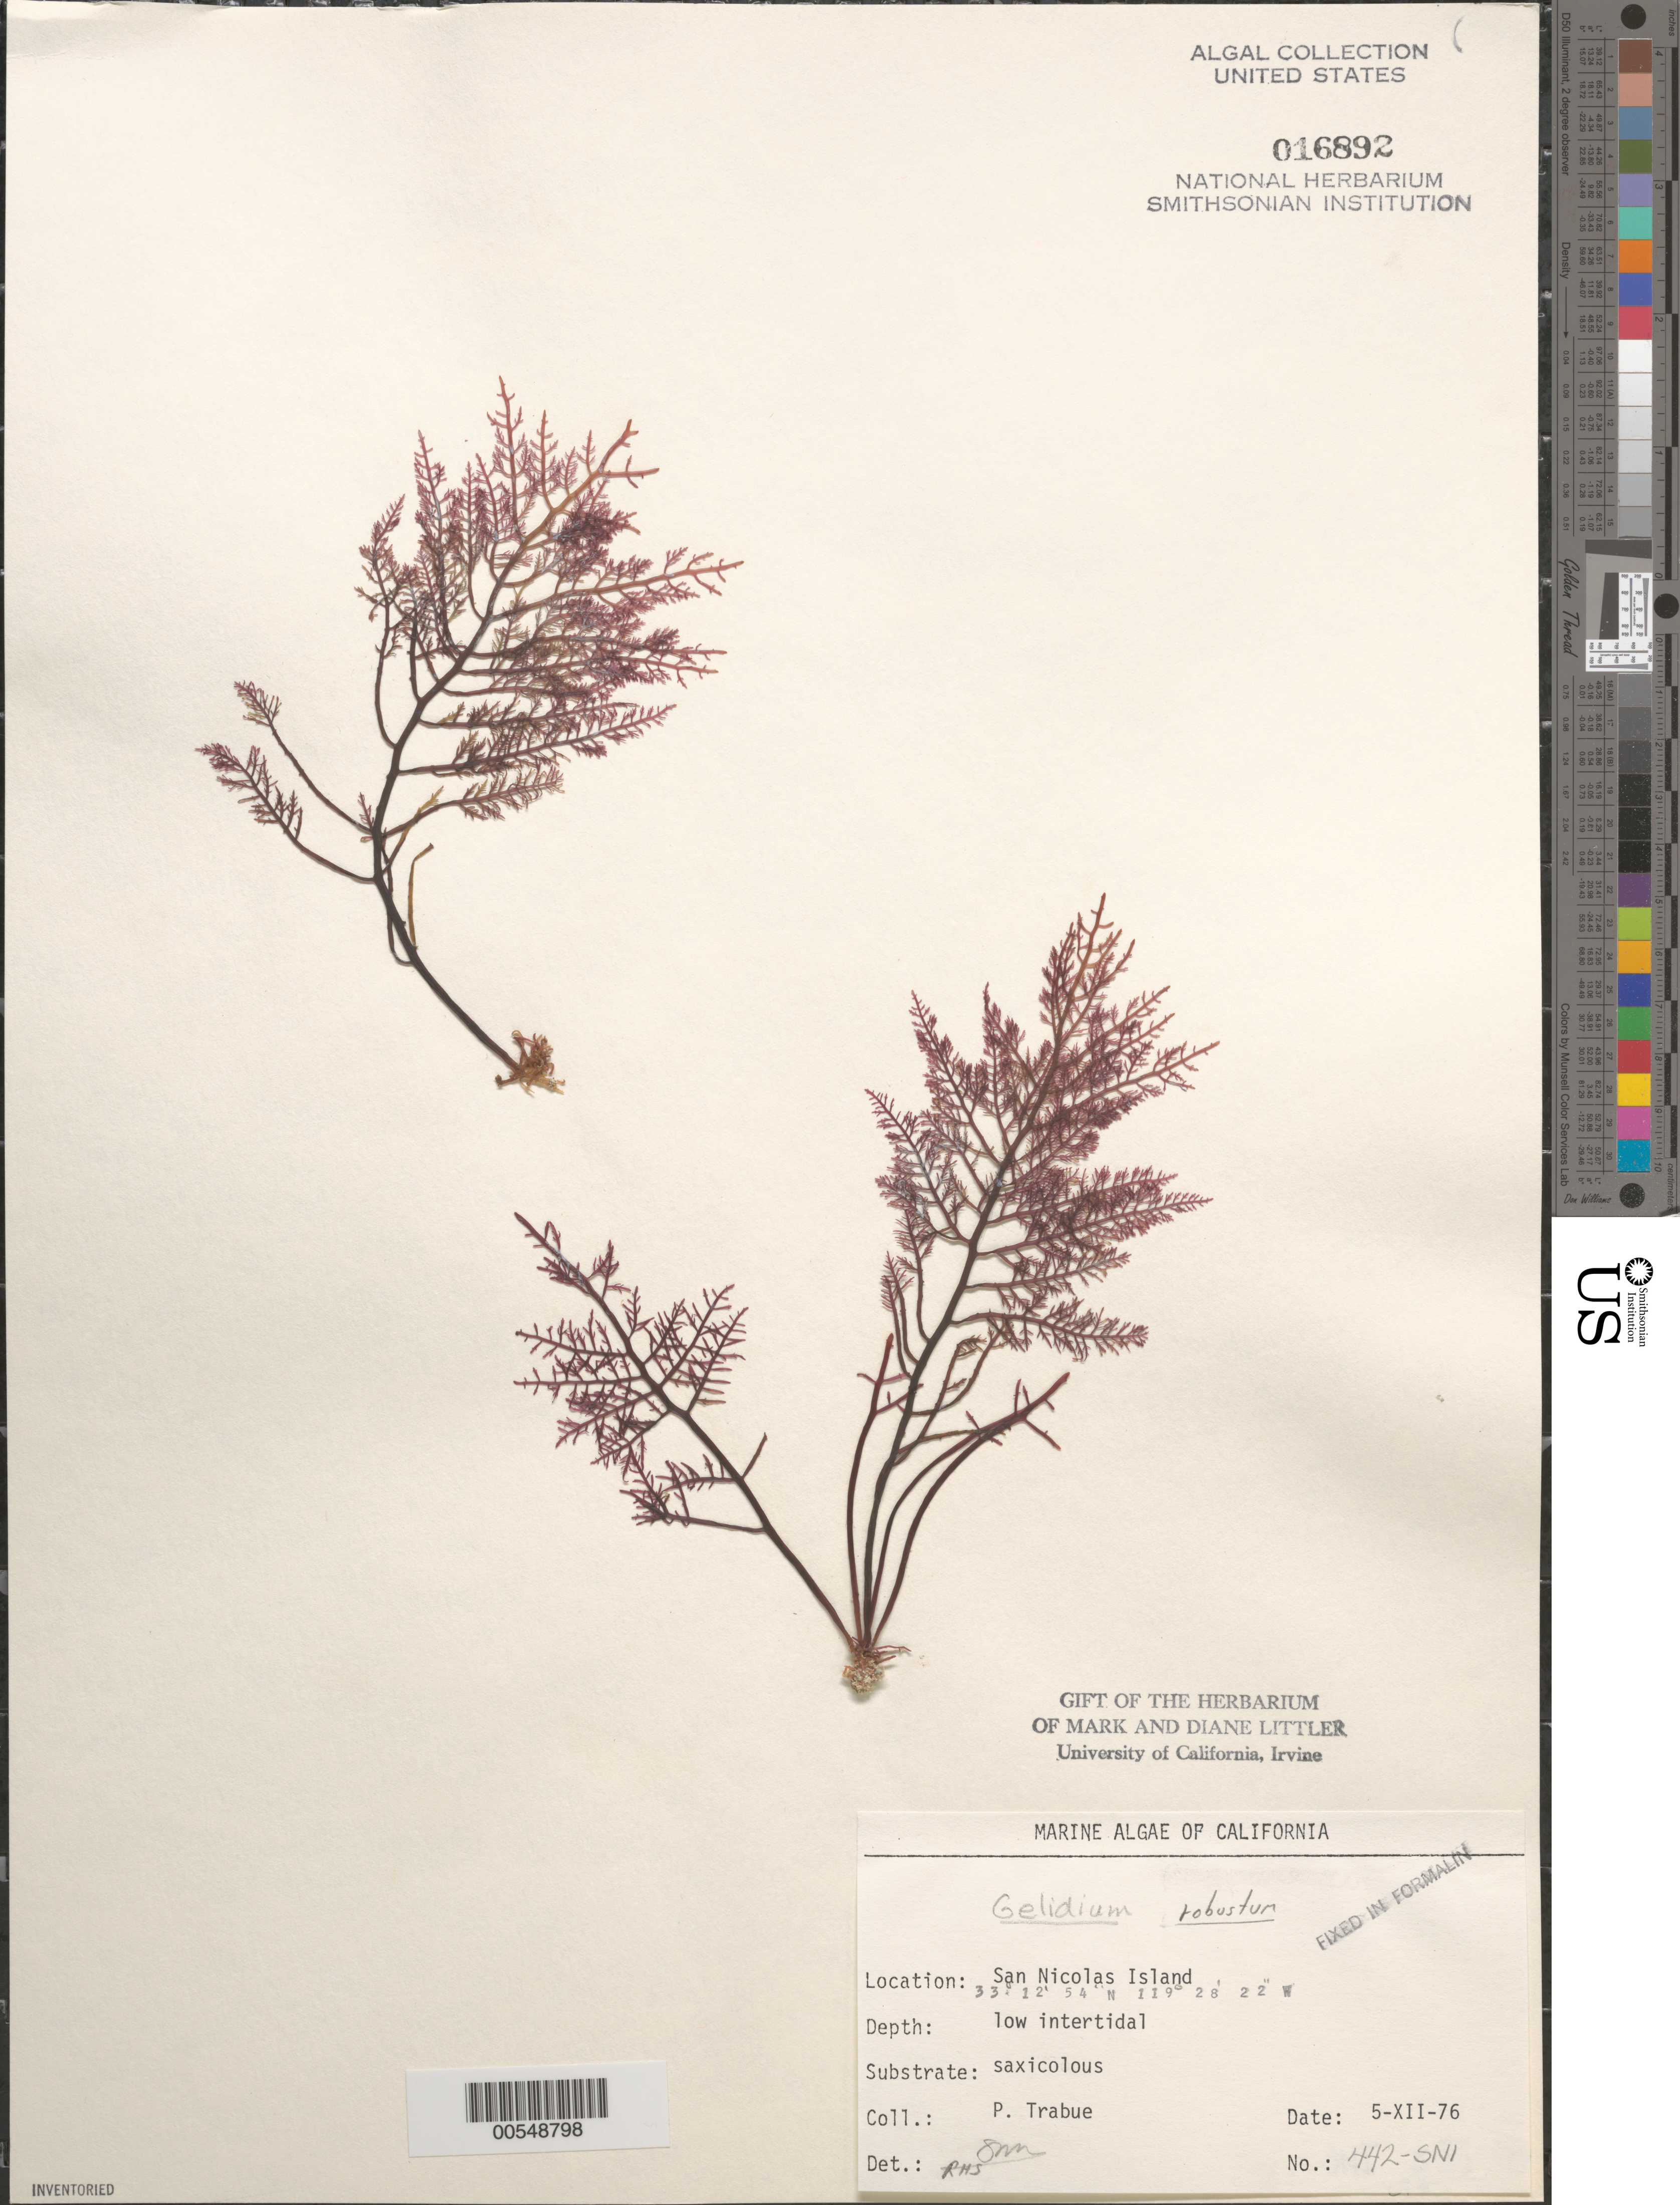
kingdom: Plantae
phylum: Rhodophyta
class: Florideophyceae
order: Gelidiales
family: Gelidiaceae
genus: Gelidium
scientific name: Gelidium robustum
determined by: Sims, Robert H.; Murray, S. N.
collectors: P. J. Trabue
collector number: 442-sni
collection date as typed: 05 Dec 1976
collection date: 1976-12-05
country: United States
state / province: California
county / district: Ventura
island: San Nicolas Island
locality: Dutch Harbor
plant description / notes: BLM-SOCALBIGHT Rocky Intertidal Survey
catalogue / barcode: US 16892